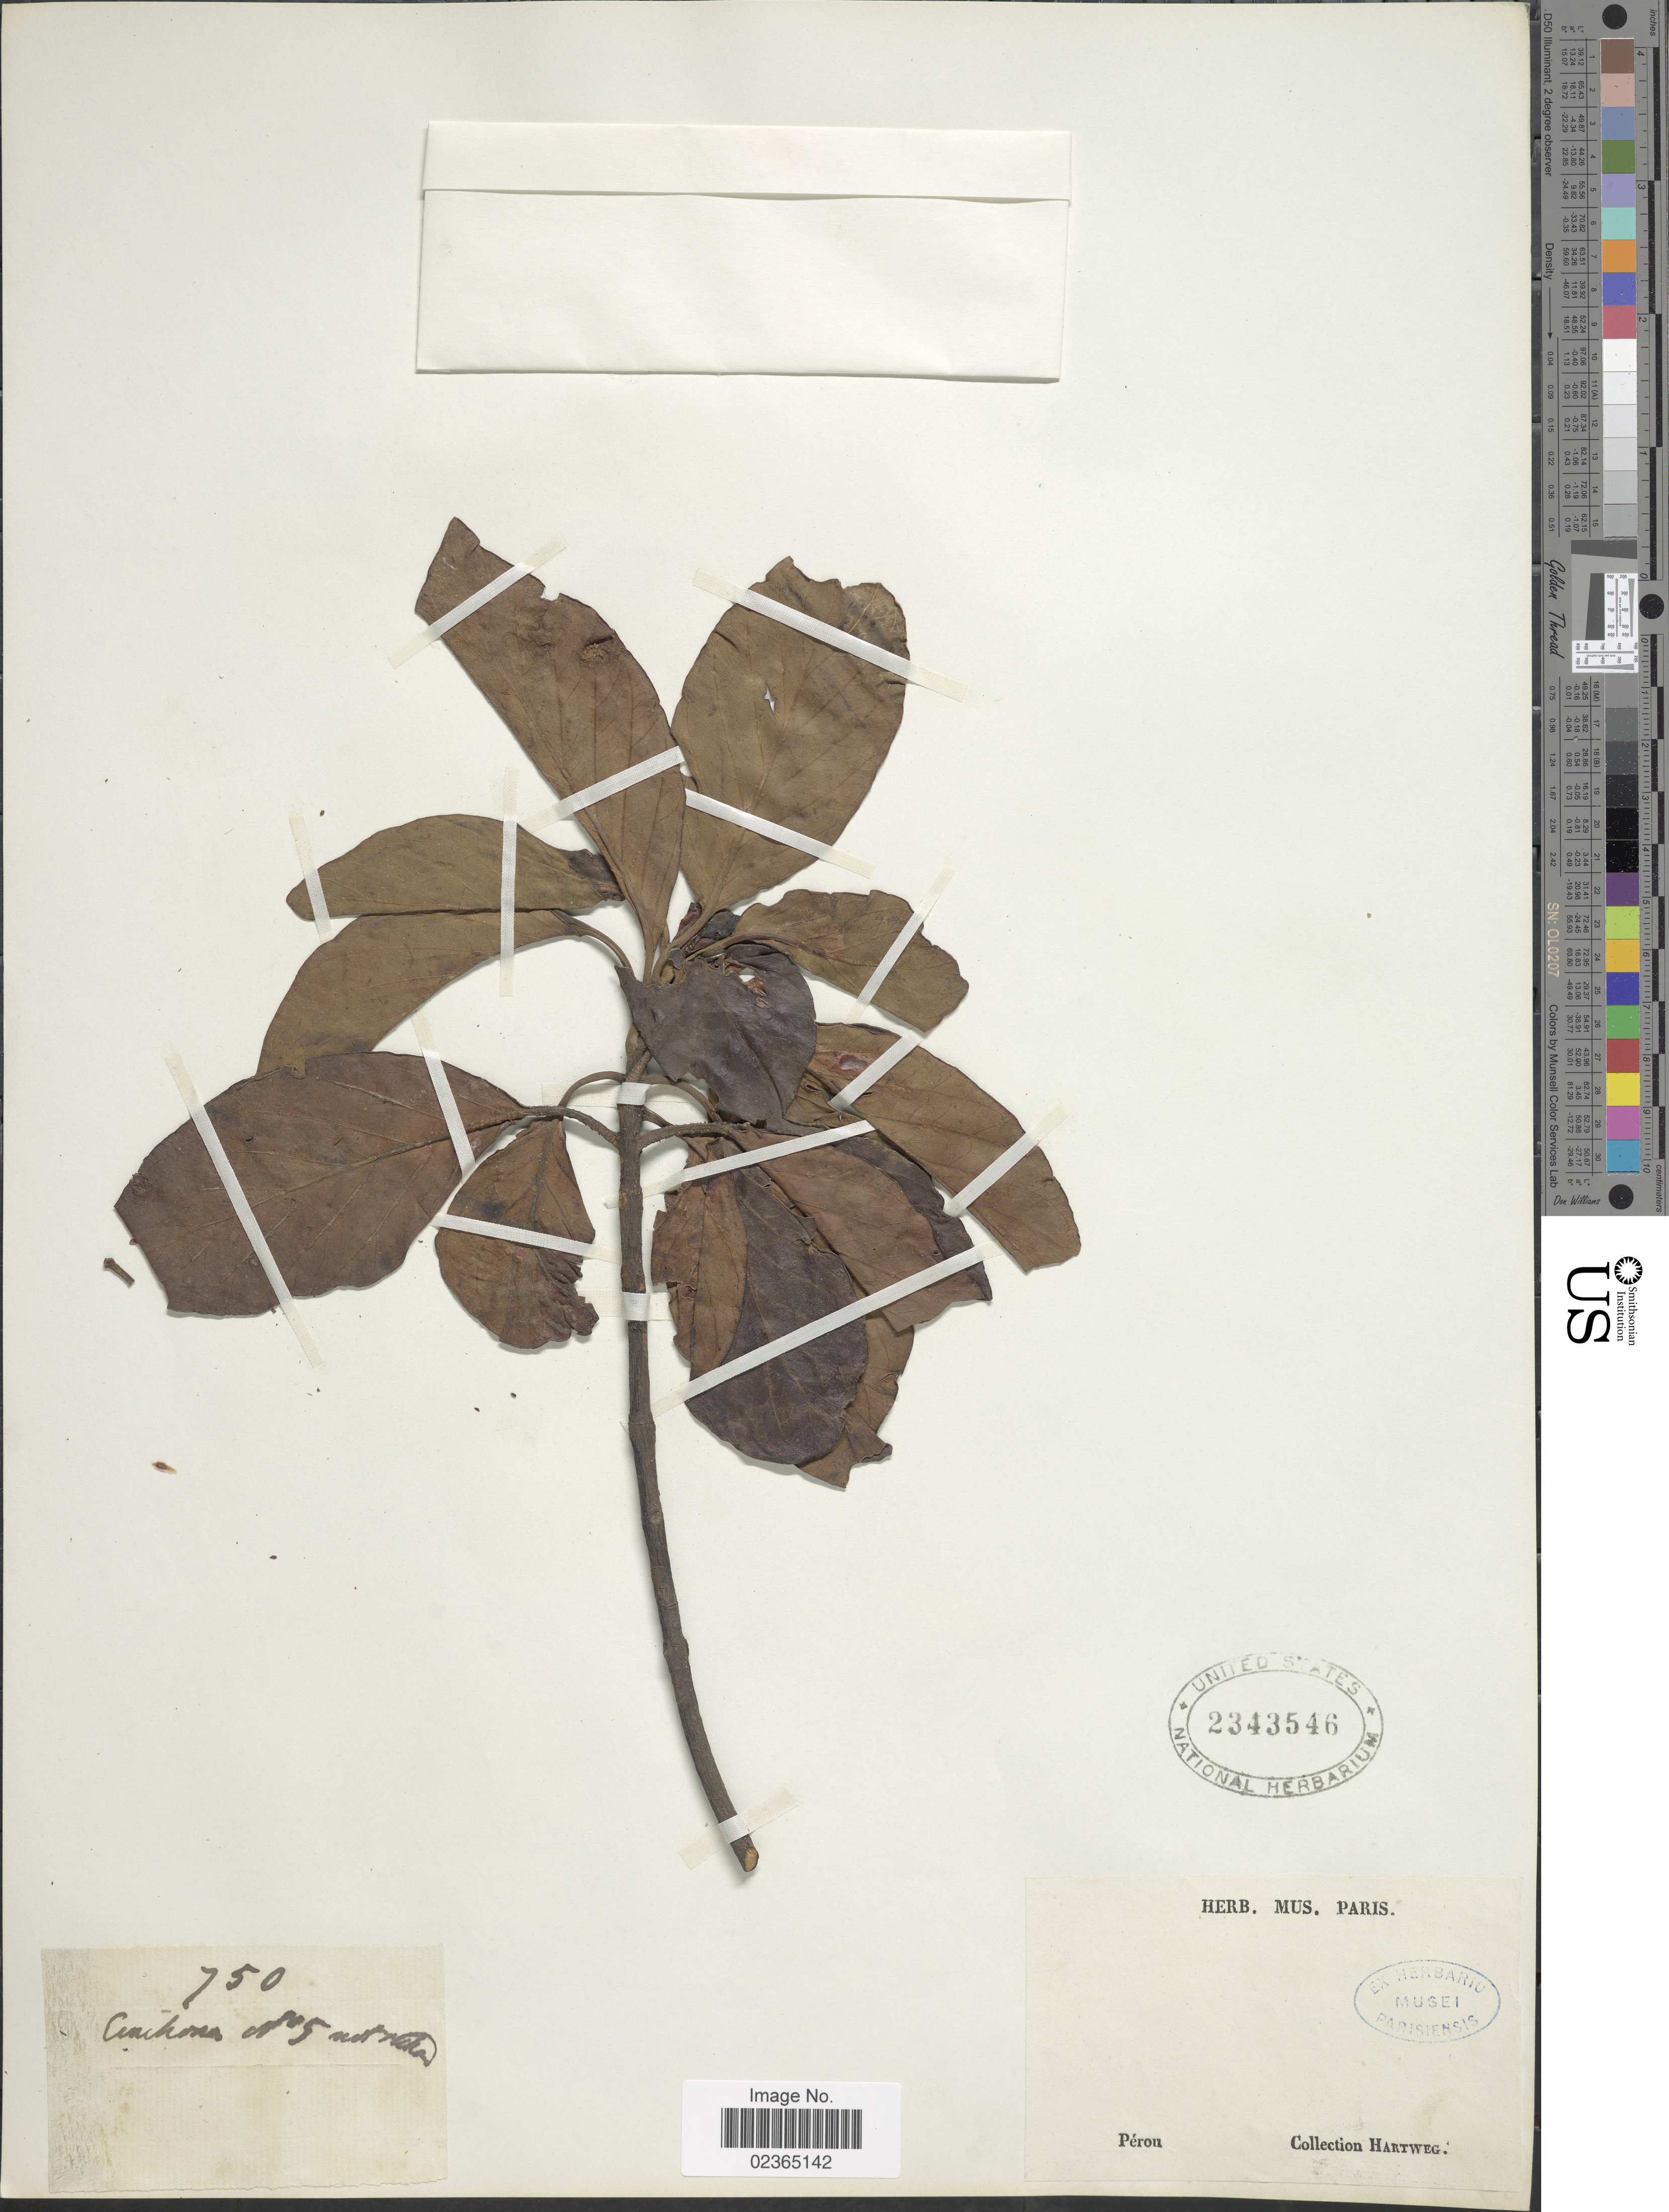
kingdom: Plantae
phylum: Tracheophyta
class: Magnoliopsida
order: Gentianales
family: Rubiaceae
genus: Cinchona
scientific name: Cinchona sp.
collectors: Hartweg, --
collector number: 750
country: France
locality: Peron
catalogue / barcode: US 2343546